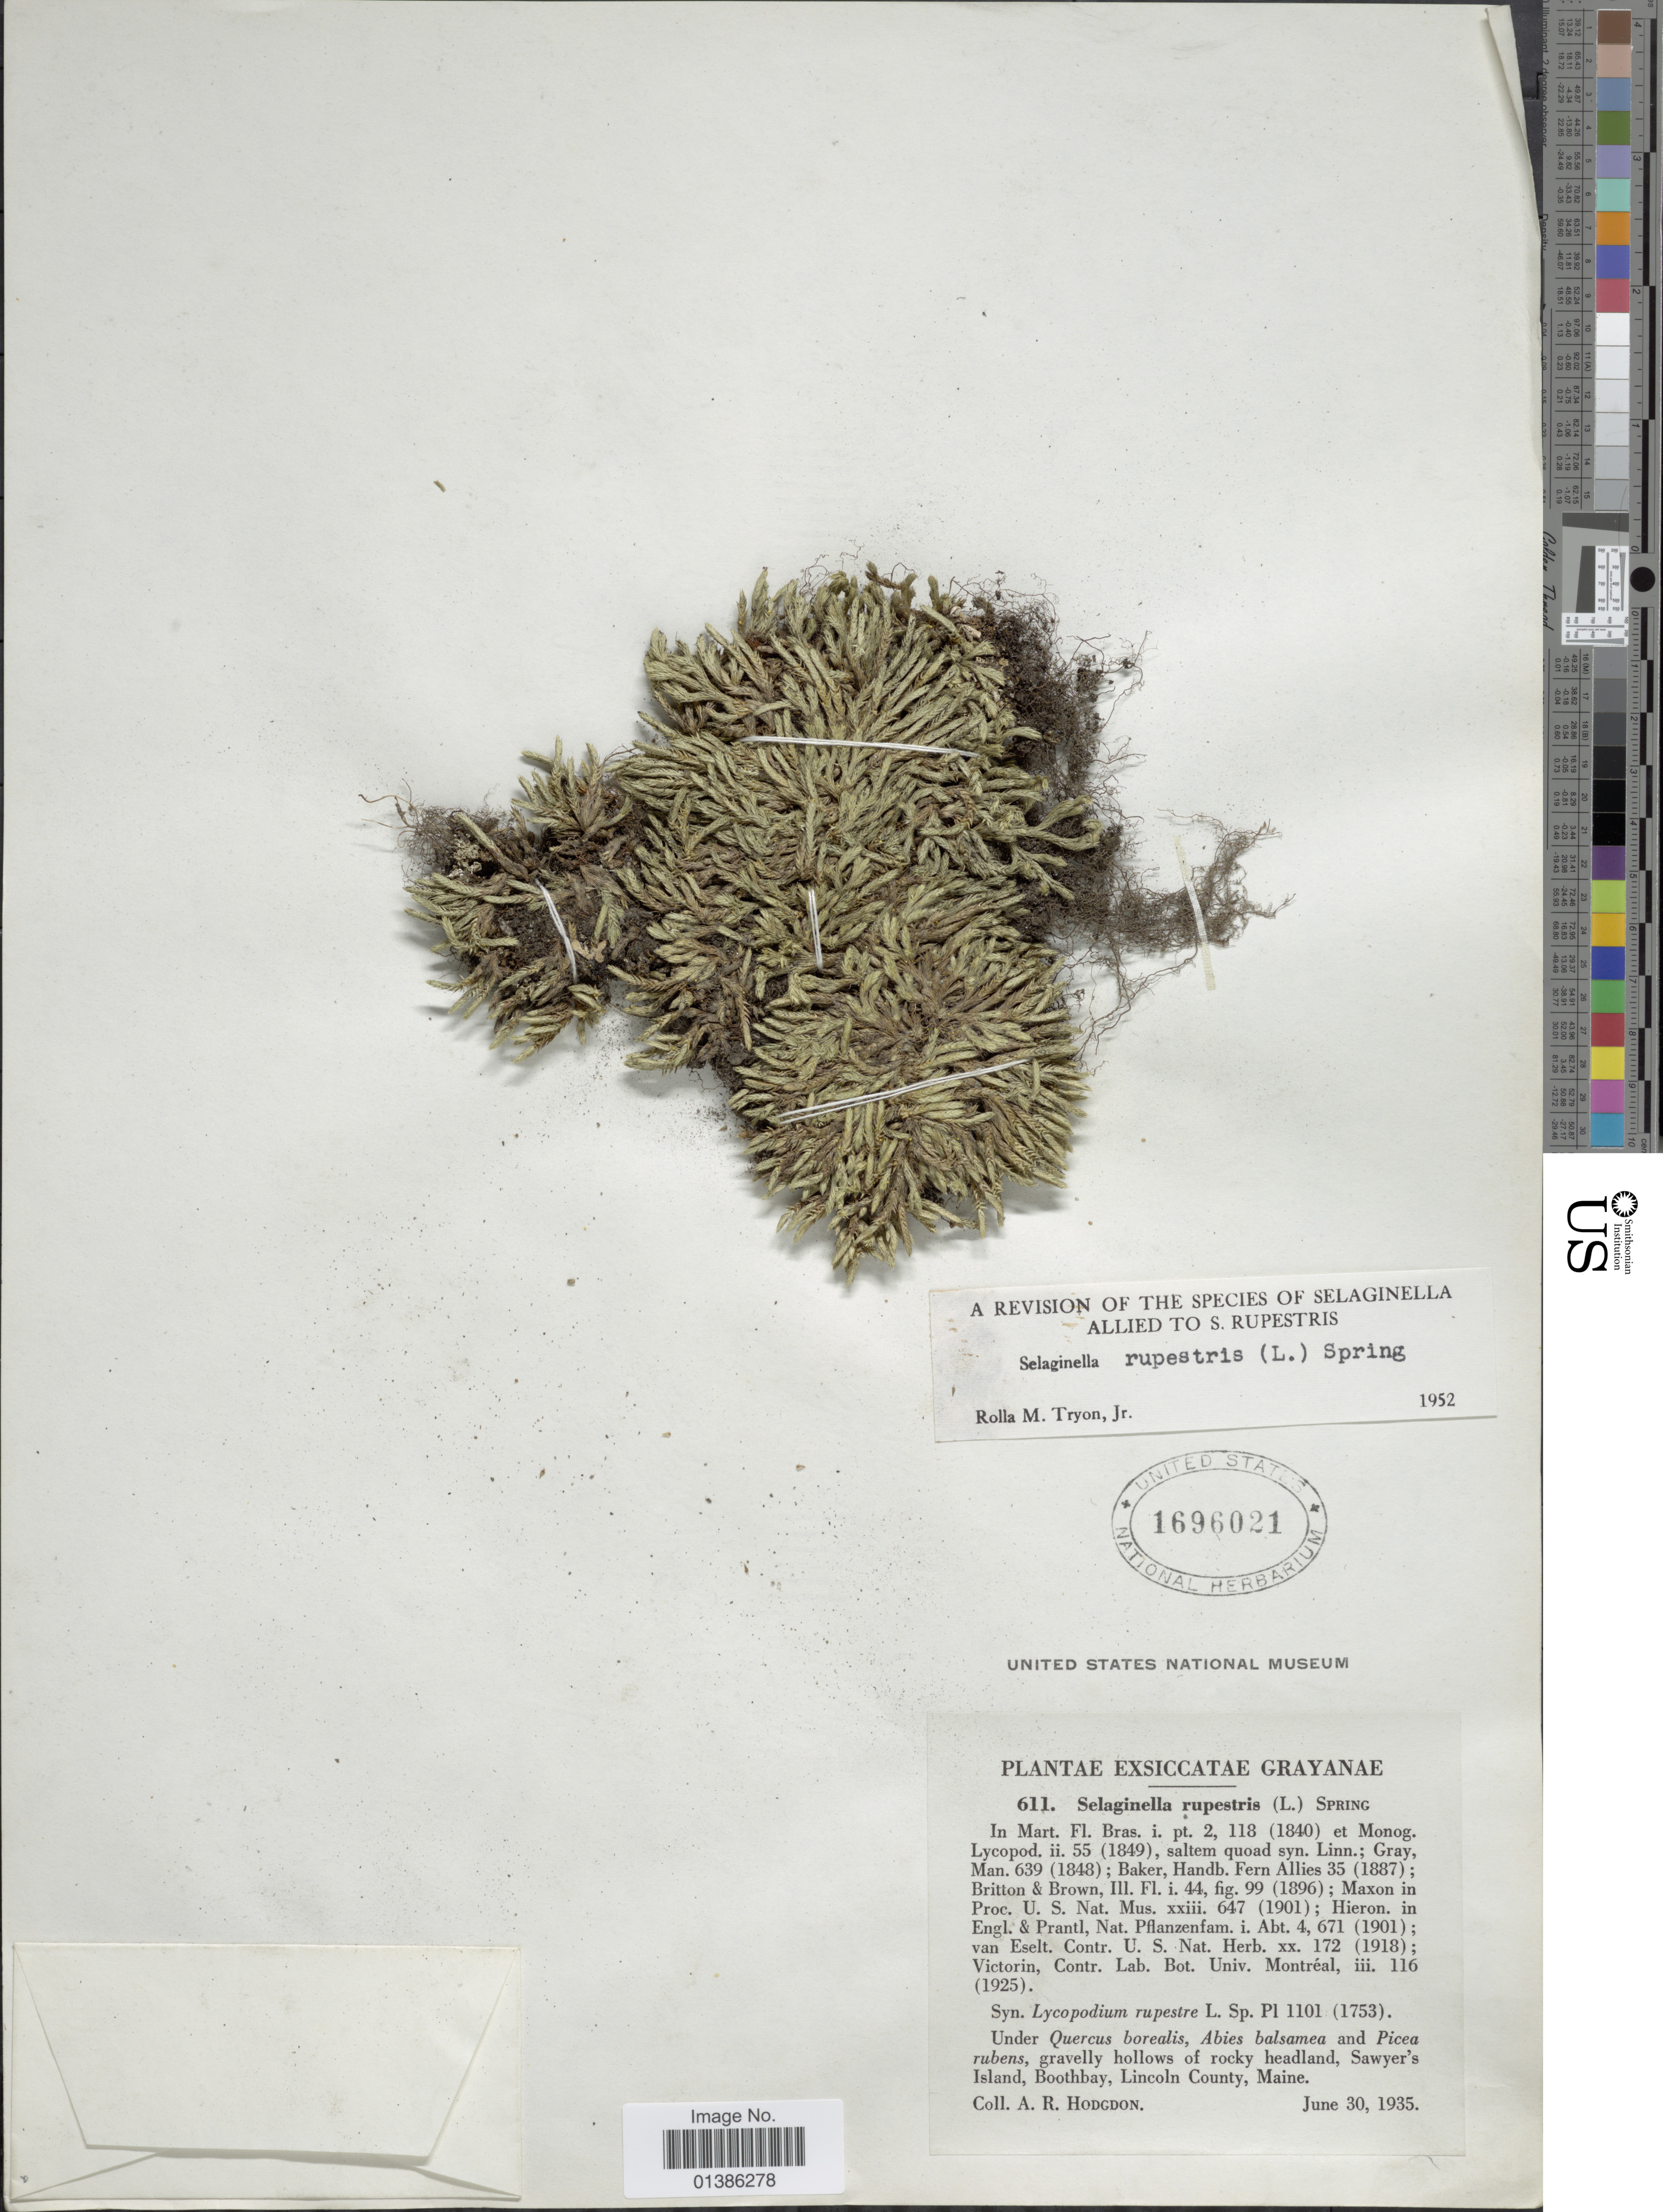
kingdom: Plantae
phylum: Tracheophyta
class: Lycopodiopsida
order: Selaginellales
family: Selaginellaceae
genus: Selaginella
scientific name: Selaginella rupestris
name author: (L.) Spring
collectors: A. R. Hodgdon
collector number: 611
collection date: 1935-06-30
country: United States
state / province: Maine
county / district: Lincoln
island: Sawyer's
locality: Gravelly hollows of rocky headland, Sawyer's Island, Boothbay.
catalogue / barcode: US 1696021